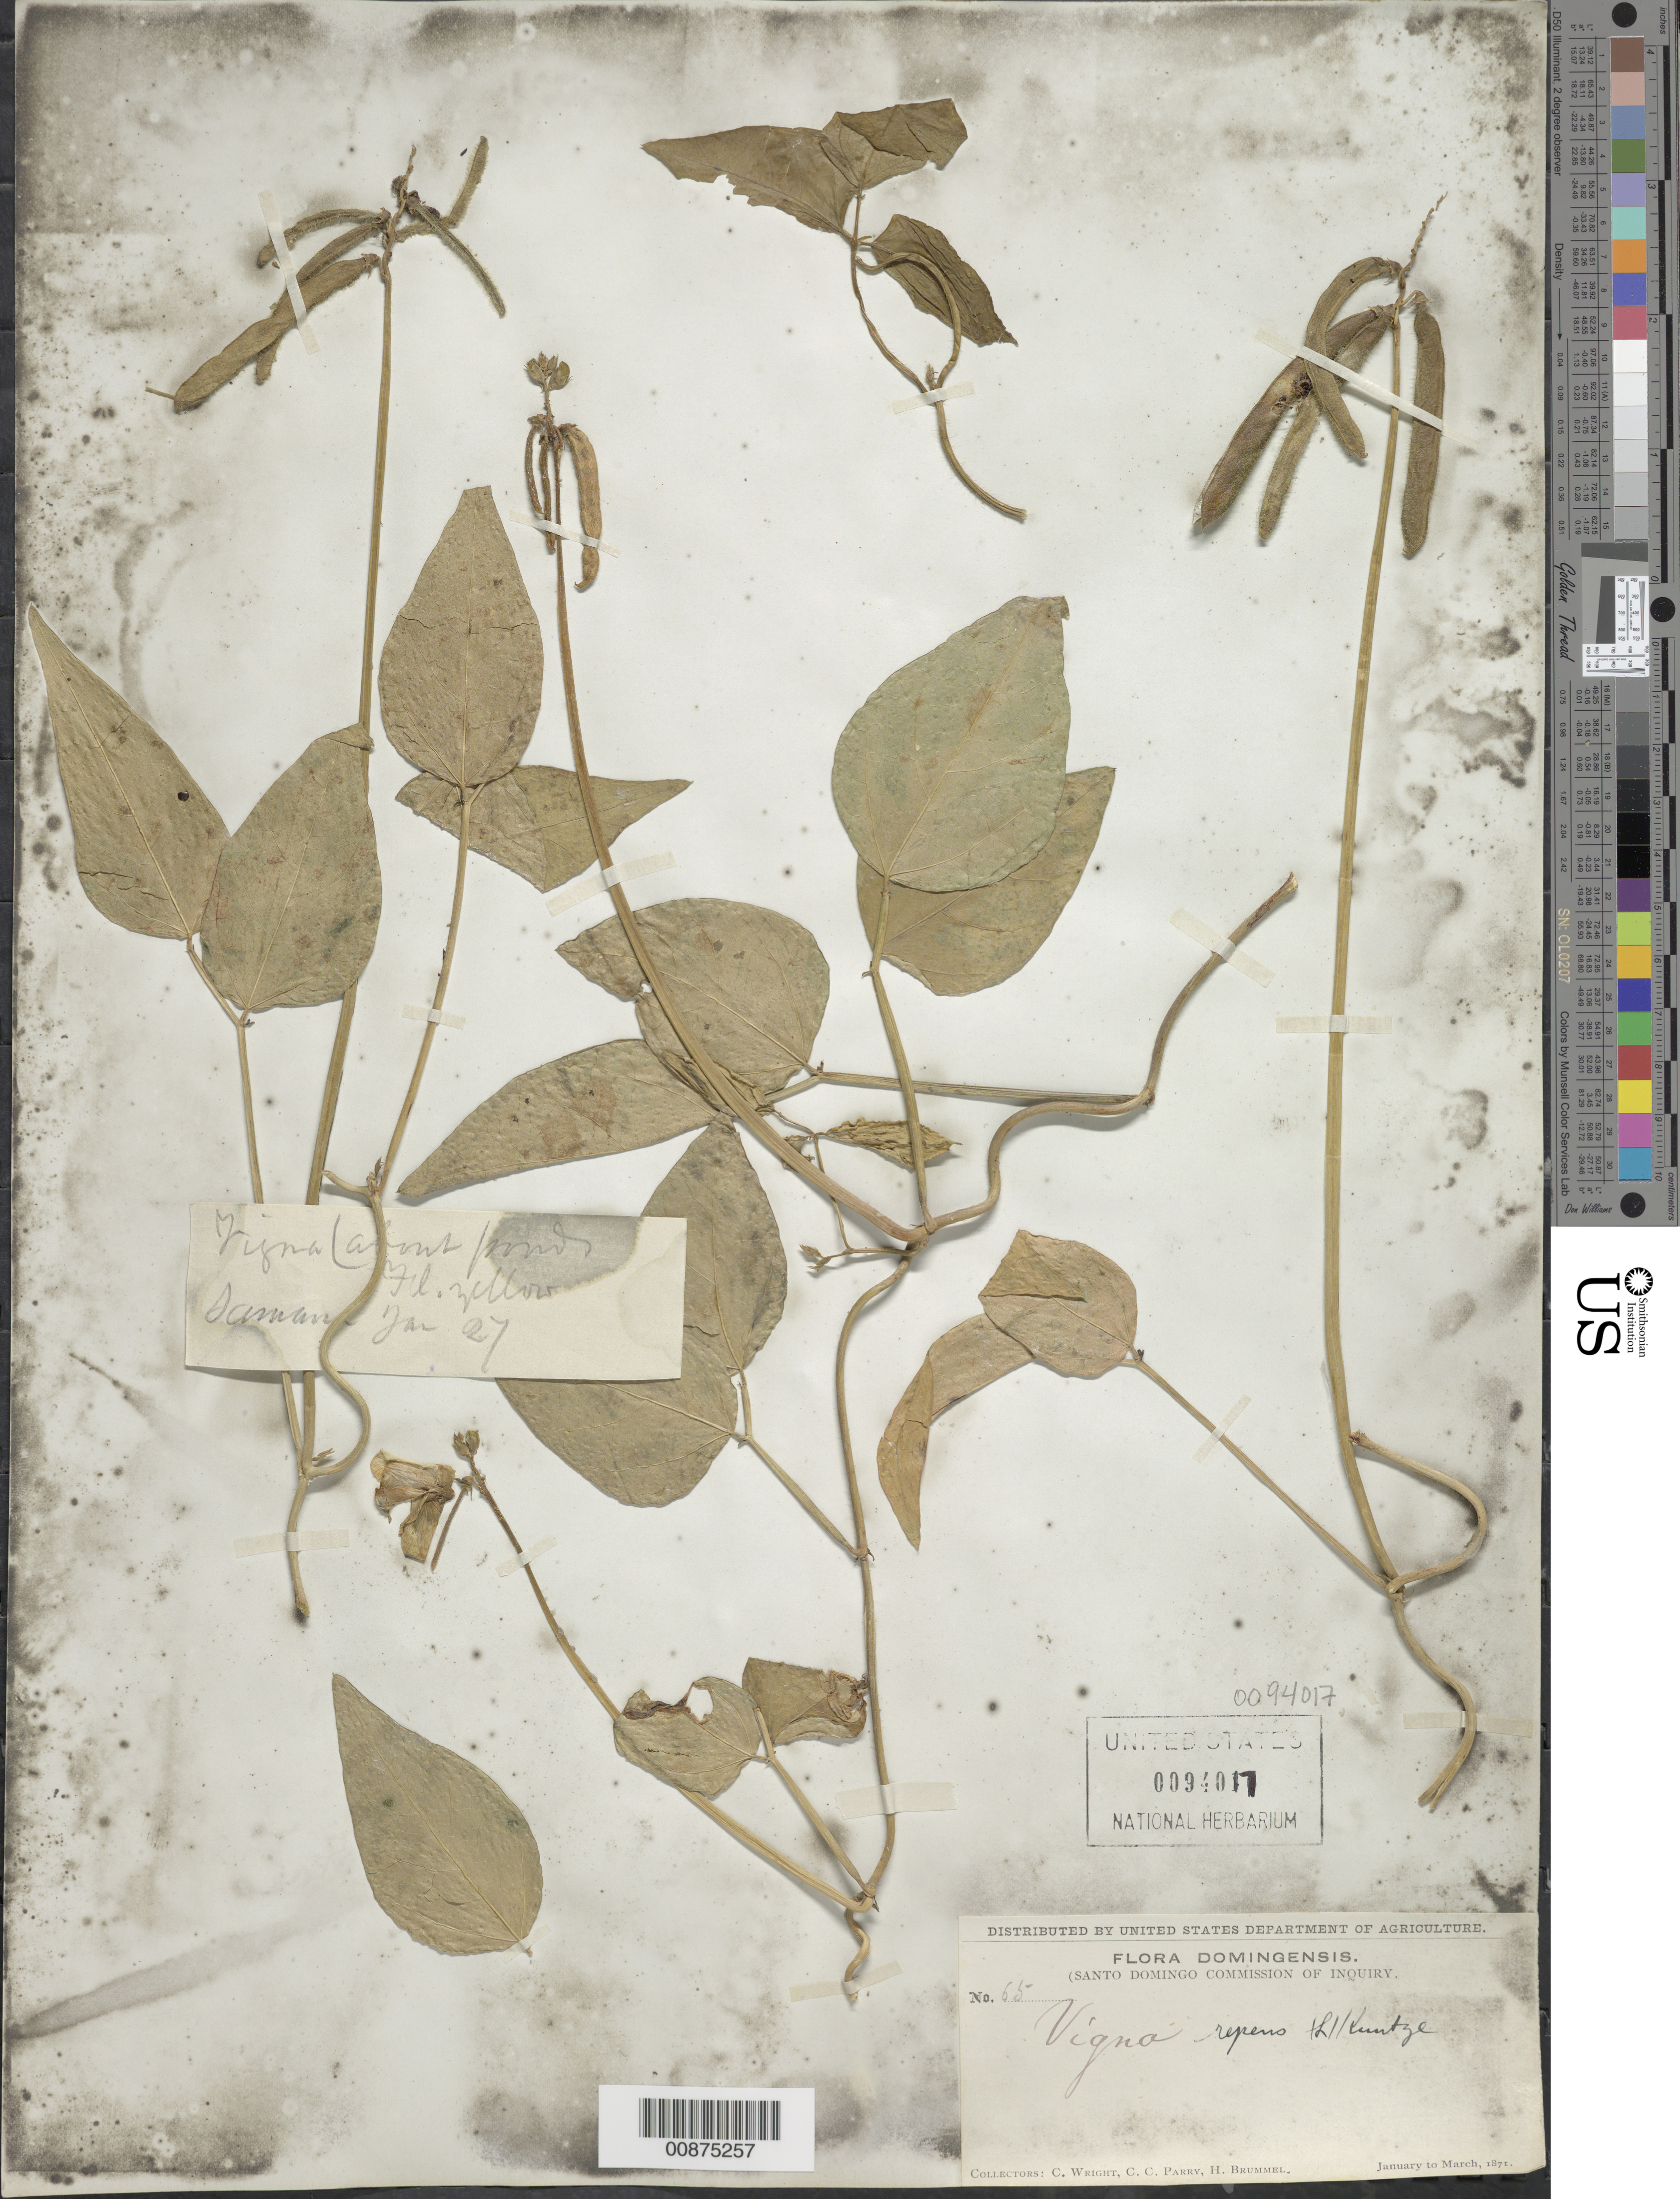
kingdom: Plantae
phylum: Tracheophyta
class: Magnoliopsida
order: Fabales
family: Fabaceae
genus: Vigna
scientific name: Vigna luteola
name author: (Jacq.) Benth.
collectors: C. Wright, C. C. Parry & H. Brummel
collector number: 65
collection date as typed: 27 Jan 1871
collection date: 1871-01-27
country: Dominican Republic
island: Hispaniola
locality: Samaná.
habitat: About ponds.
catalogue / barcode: US 94017